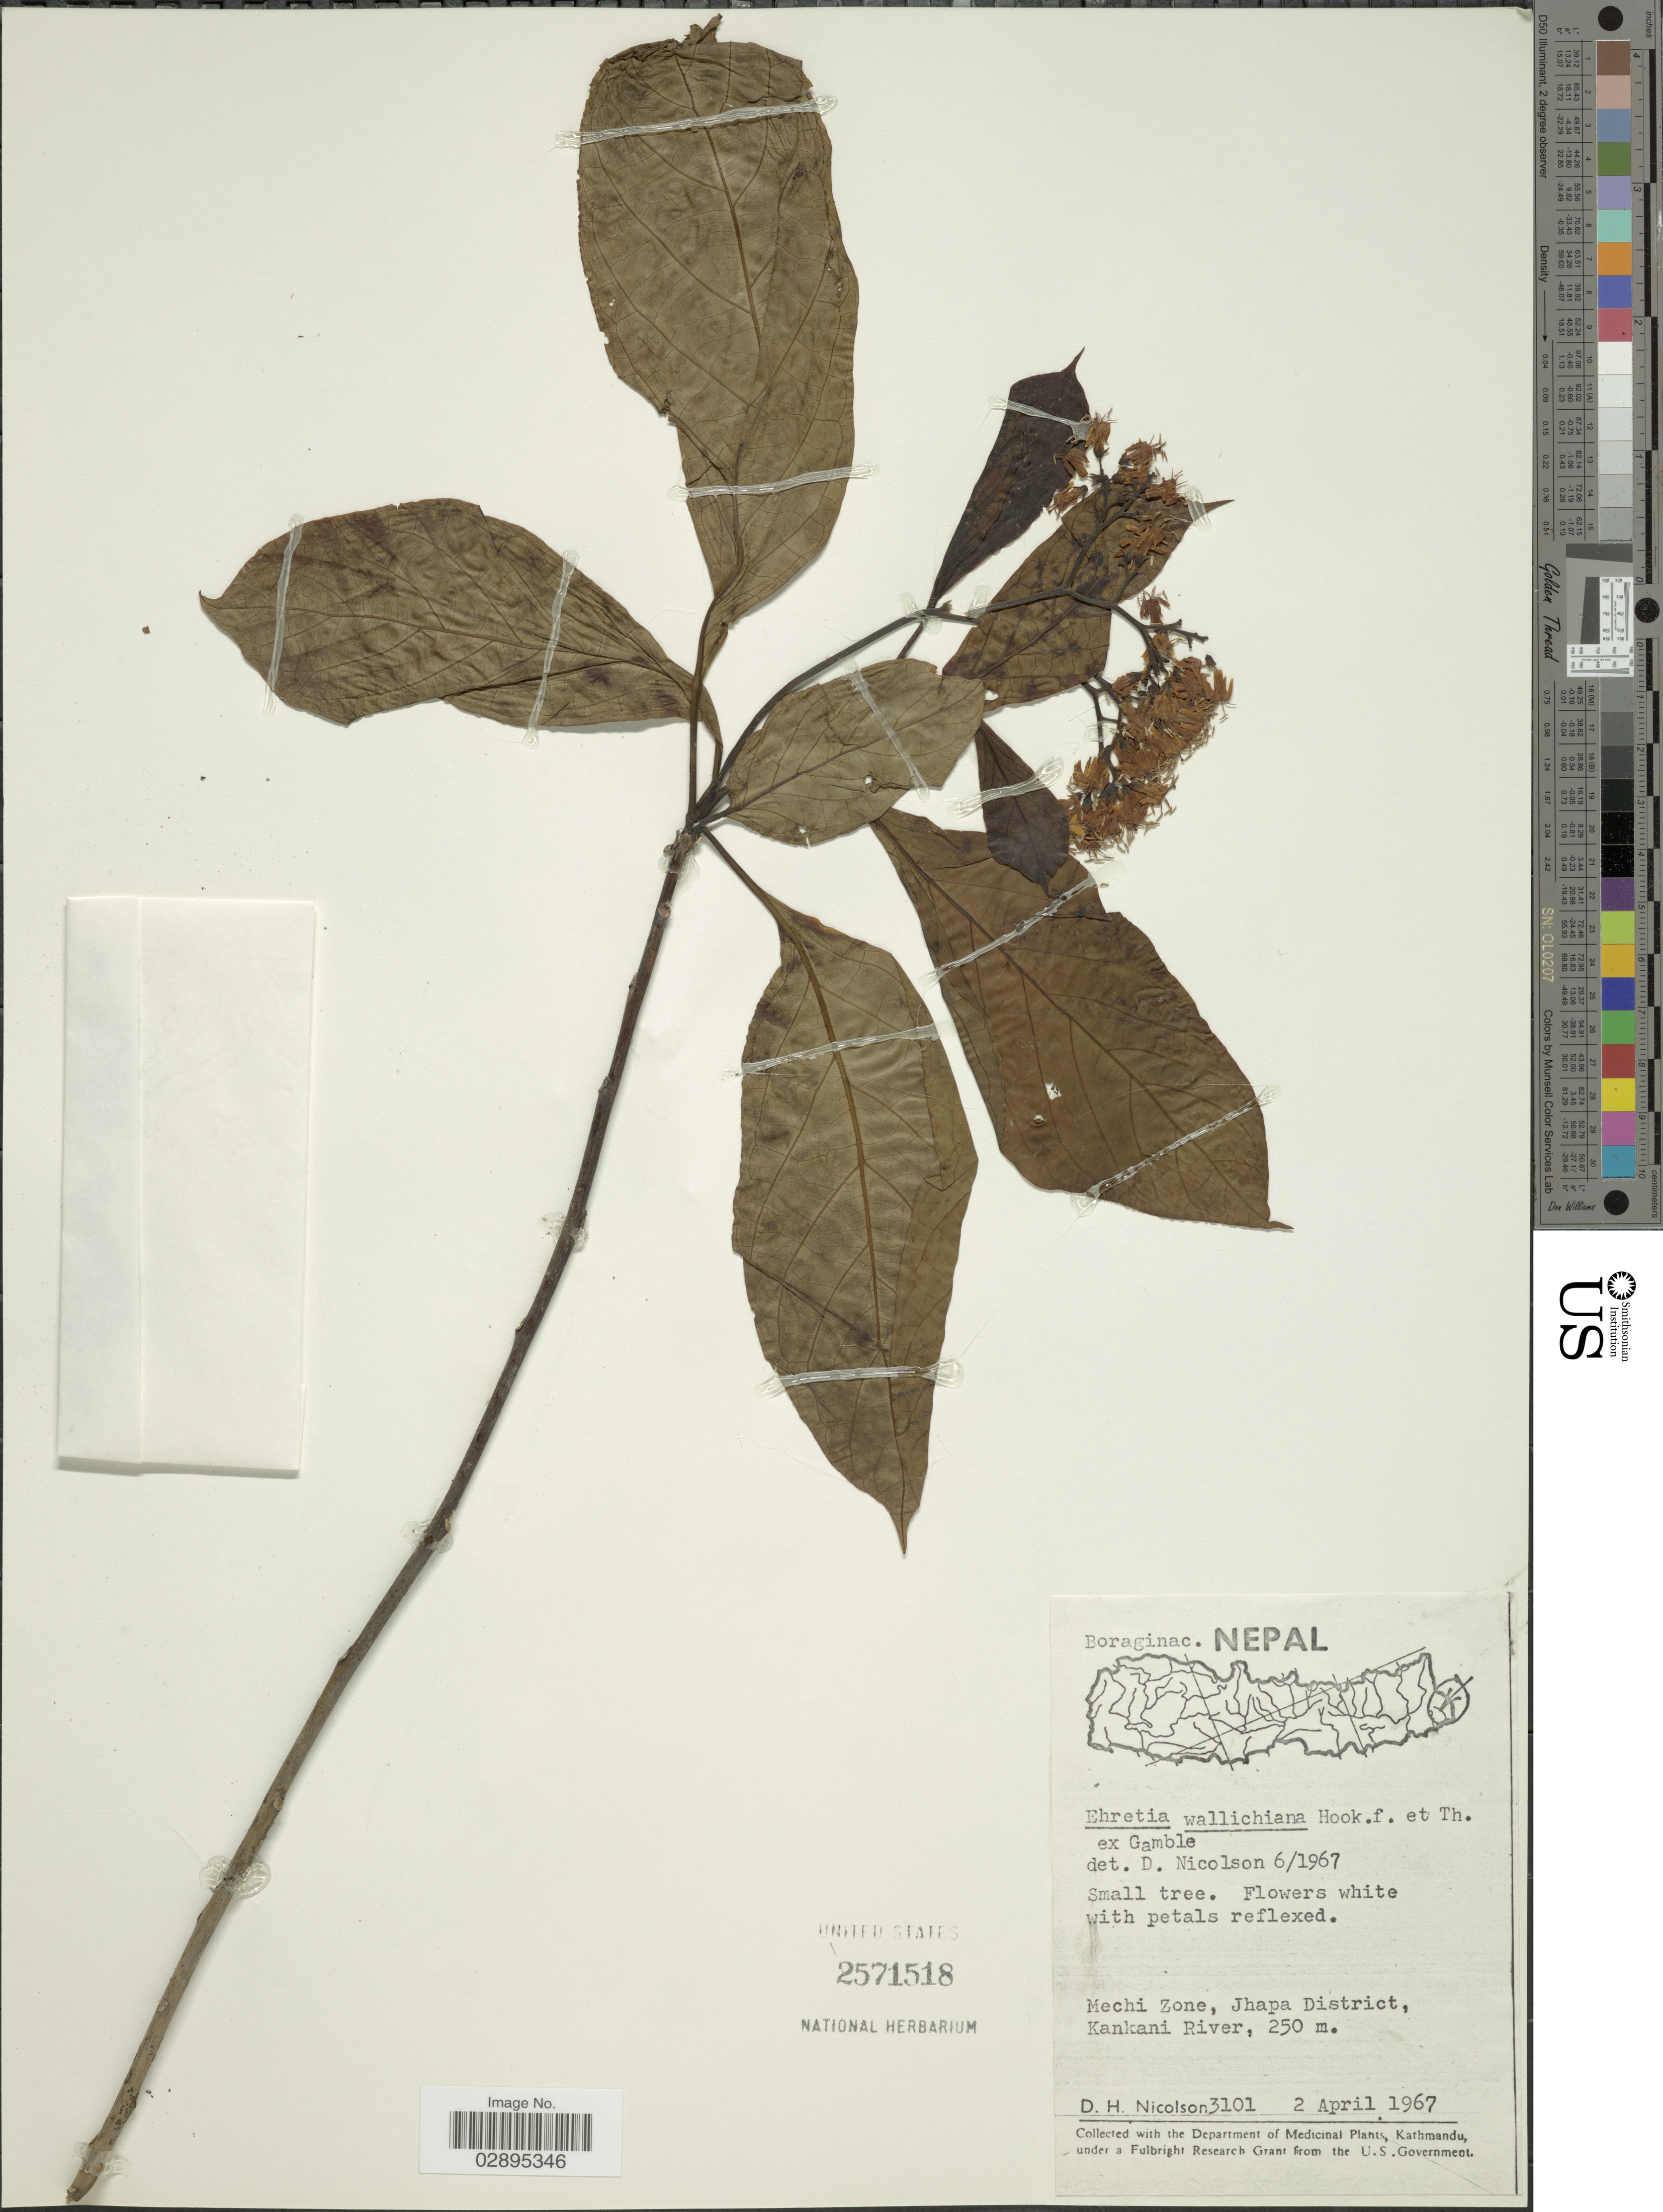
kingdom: Plantae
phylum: Tracheophyta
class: Magnoliopsida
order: Boraginales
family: Ehretiaceae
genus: Ehretia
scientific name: Ehretia wallichiana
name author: Hook. f. & Thomson ex C.B. Clarke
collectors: D. H. Nicolson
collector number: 3101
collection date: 1967-04-02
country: Nepal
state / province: Mechi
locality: Mechi Zone, Jhapa District, Kankani River.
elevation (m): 250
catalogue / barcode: US 2571518